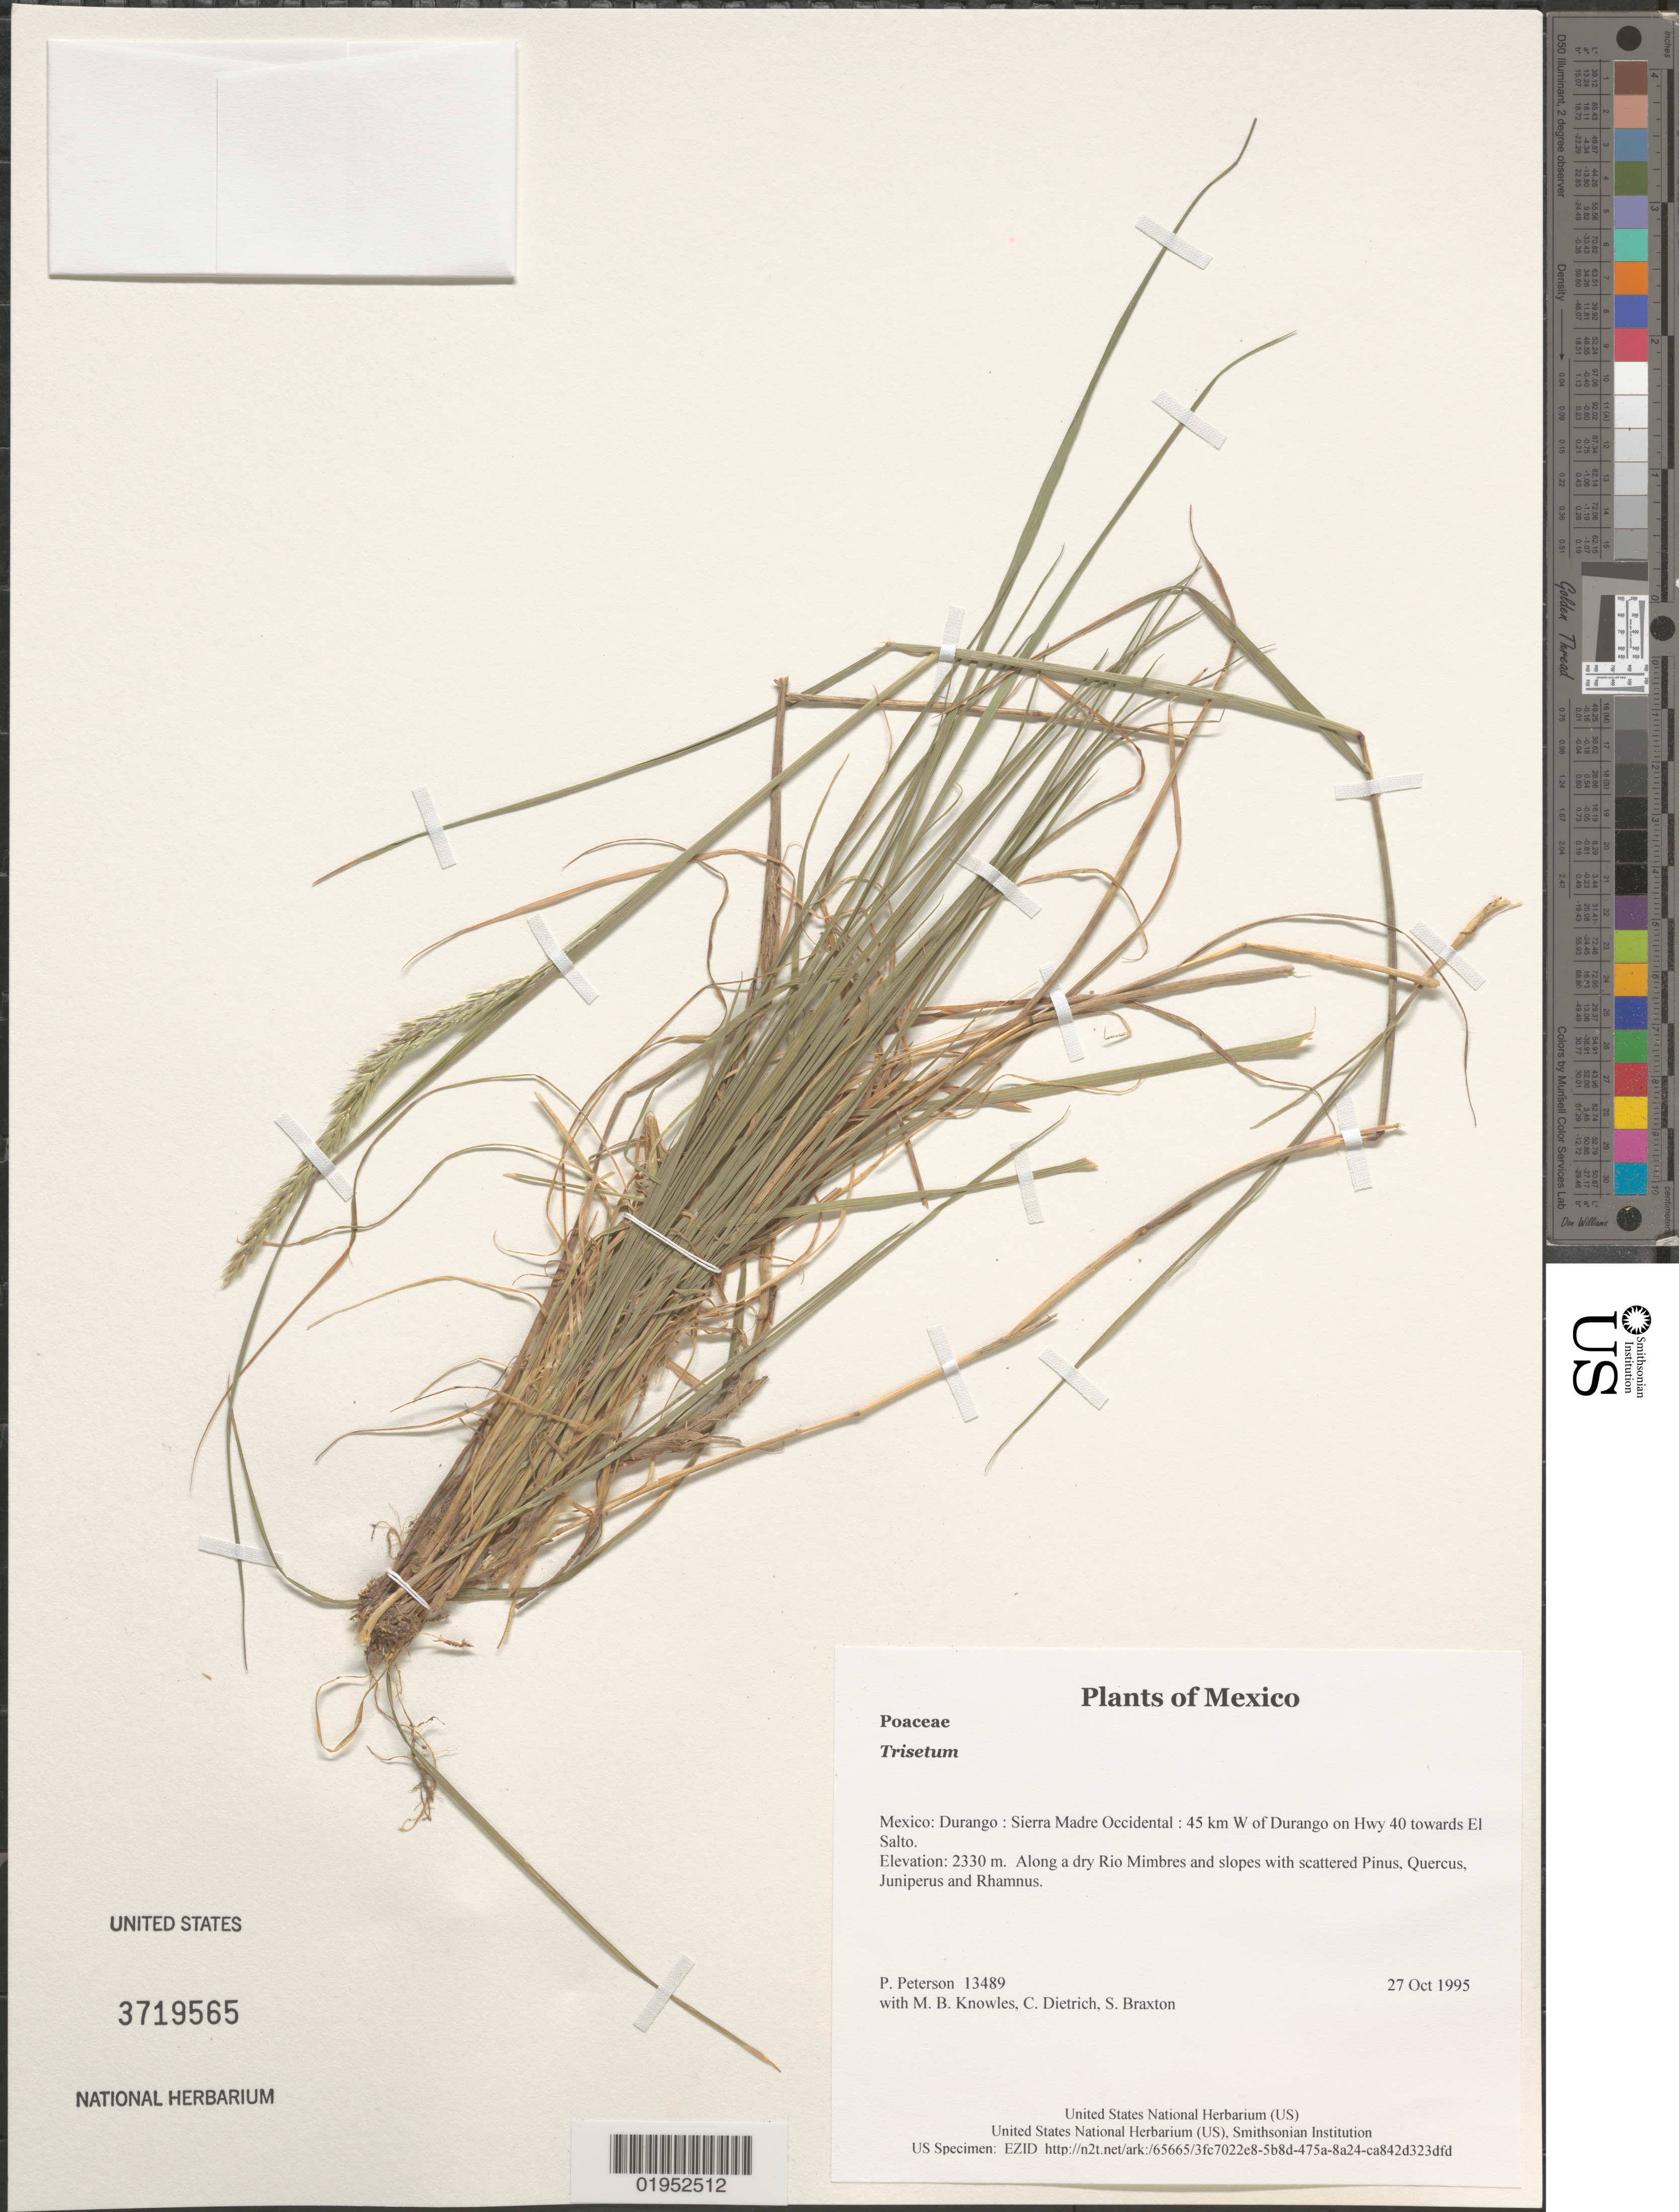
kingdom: Plantae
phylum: Tracheophyta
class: Liliopsida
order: Poales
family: Poaceae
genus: Trisetum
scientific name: Trisetum sp.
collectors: P. M. Peterson, M. B. Knowles, C. Dietrich & S. Braxton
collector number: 13489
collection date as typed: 27 Oct 1995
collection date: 1995-10-27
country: Mexico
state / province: Durango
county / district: Sierra Madre Occidental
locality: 45 km W of Durango on Hwy 40 towards El Salto.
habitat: Along a dry Rio Mimbres and slopes with scattered Pinus, Quercus, Juniperus and Rhamnus.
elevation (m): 2330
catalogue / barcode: US 3719565